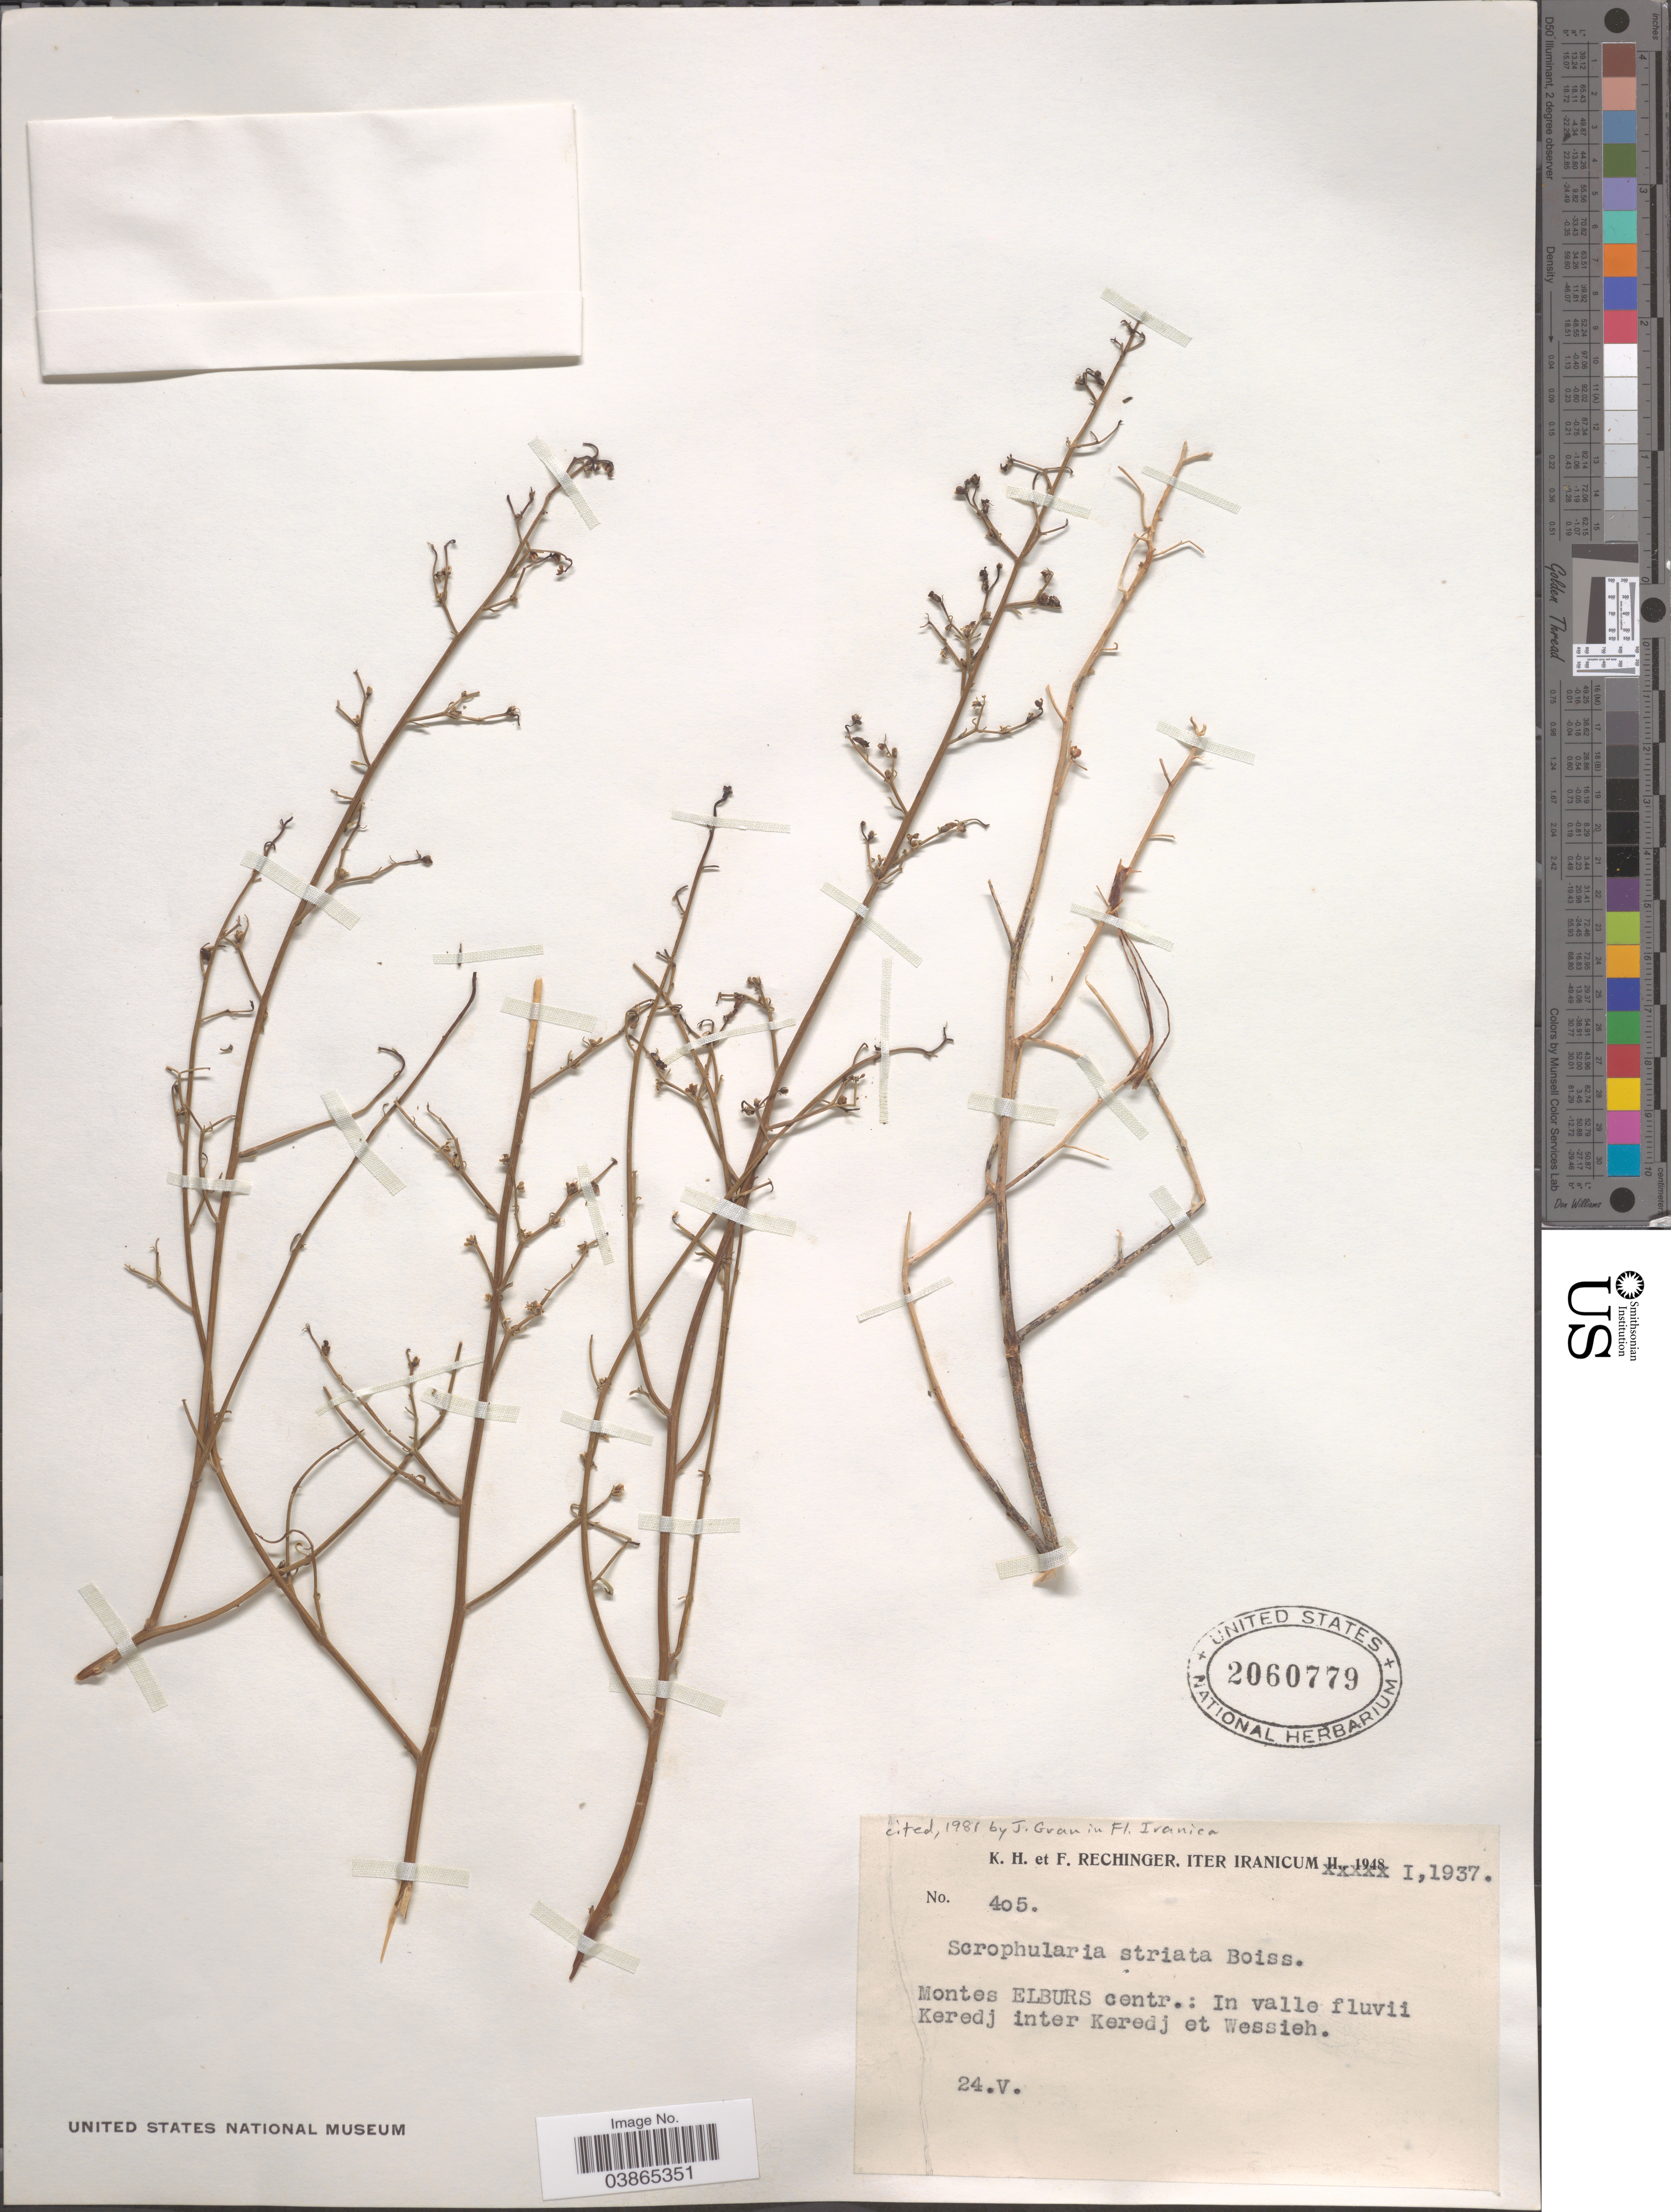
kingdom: Plantae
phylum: Tracheophyta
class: Magnoliopsida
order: Lamiales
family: Scrophulariaceae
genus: Scrophularia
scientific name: Scrophularia striata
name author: Boiss.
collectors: K. H. Rechinger & F. Rechinger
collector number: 405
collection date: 1937-05-24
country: Iran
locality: Montes Elburs centr.: In valle fluvii Keredj inter Keredj et Wessieh.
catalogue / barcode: US 2060779